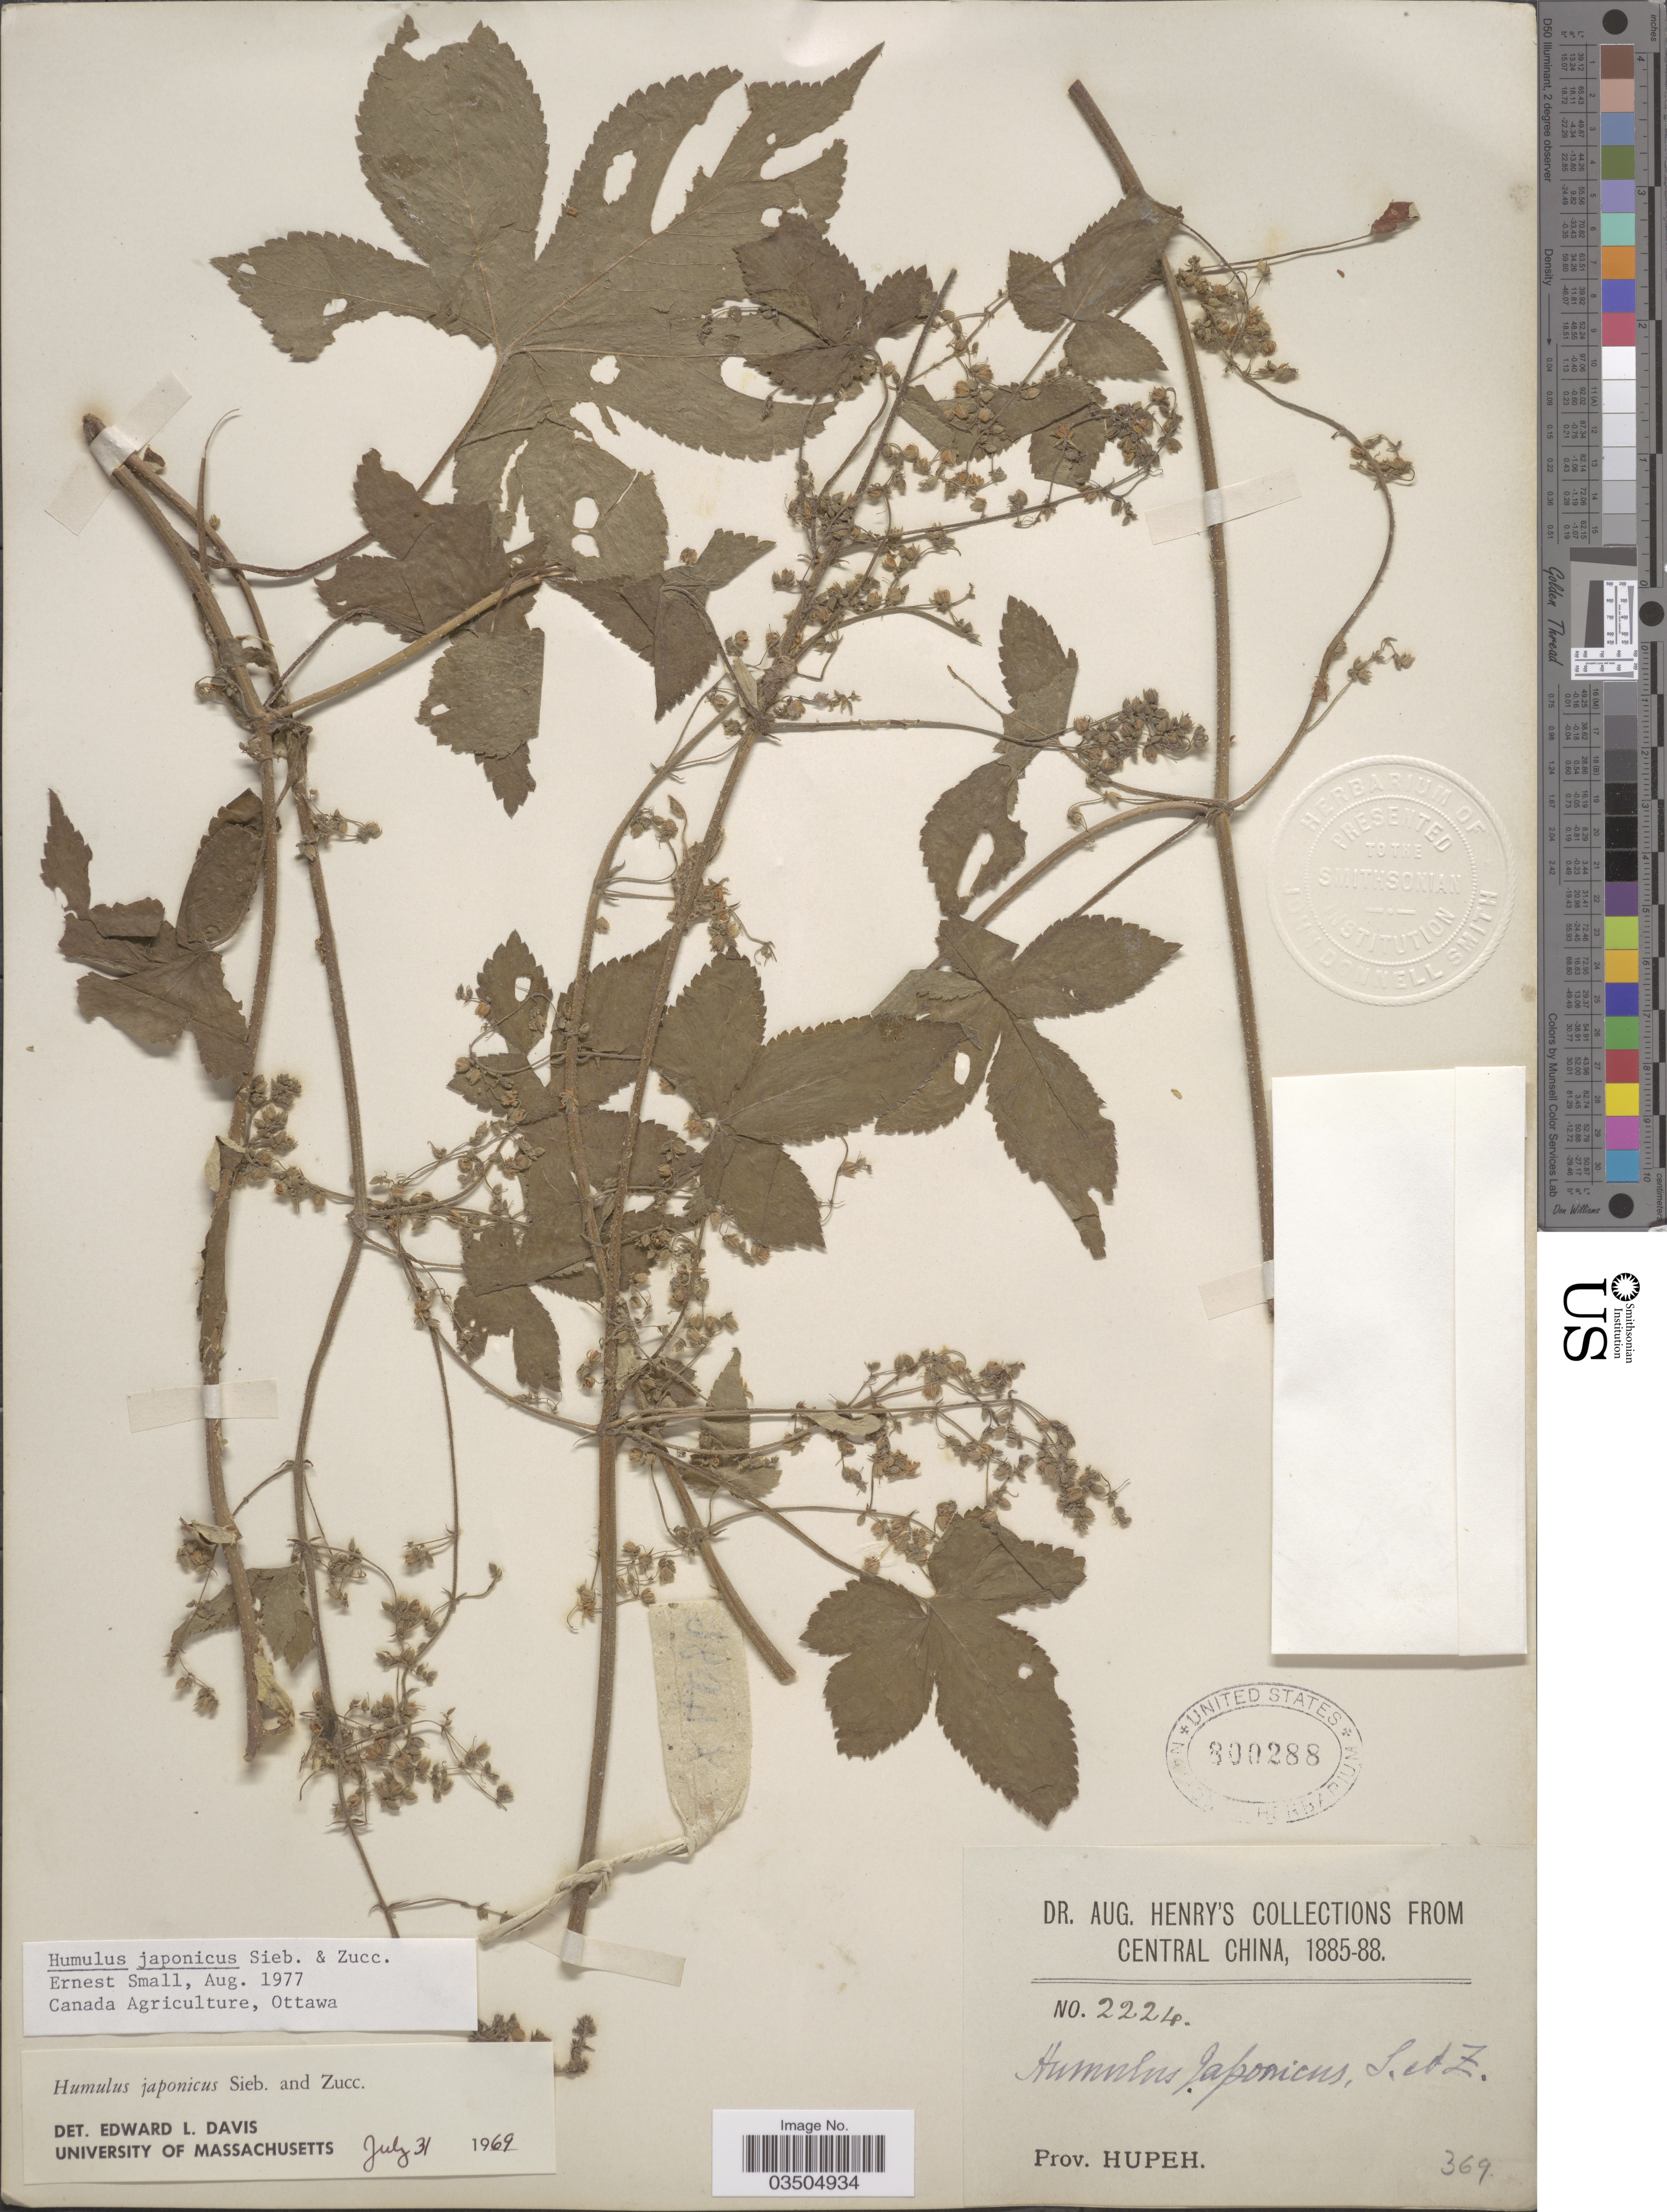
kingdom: Plantae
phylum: Tracheophyta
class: Magnoliopsida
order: Rosales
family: Cannabaceae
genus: Humulus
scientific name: Humulus japonicus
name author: Siebold & Zucc.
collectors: A. Henry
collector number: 2224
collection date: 1885/1888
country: China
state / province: Hubei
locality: Central China. Prov. Hupeh.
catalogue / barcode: US 800288